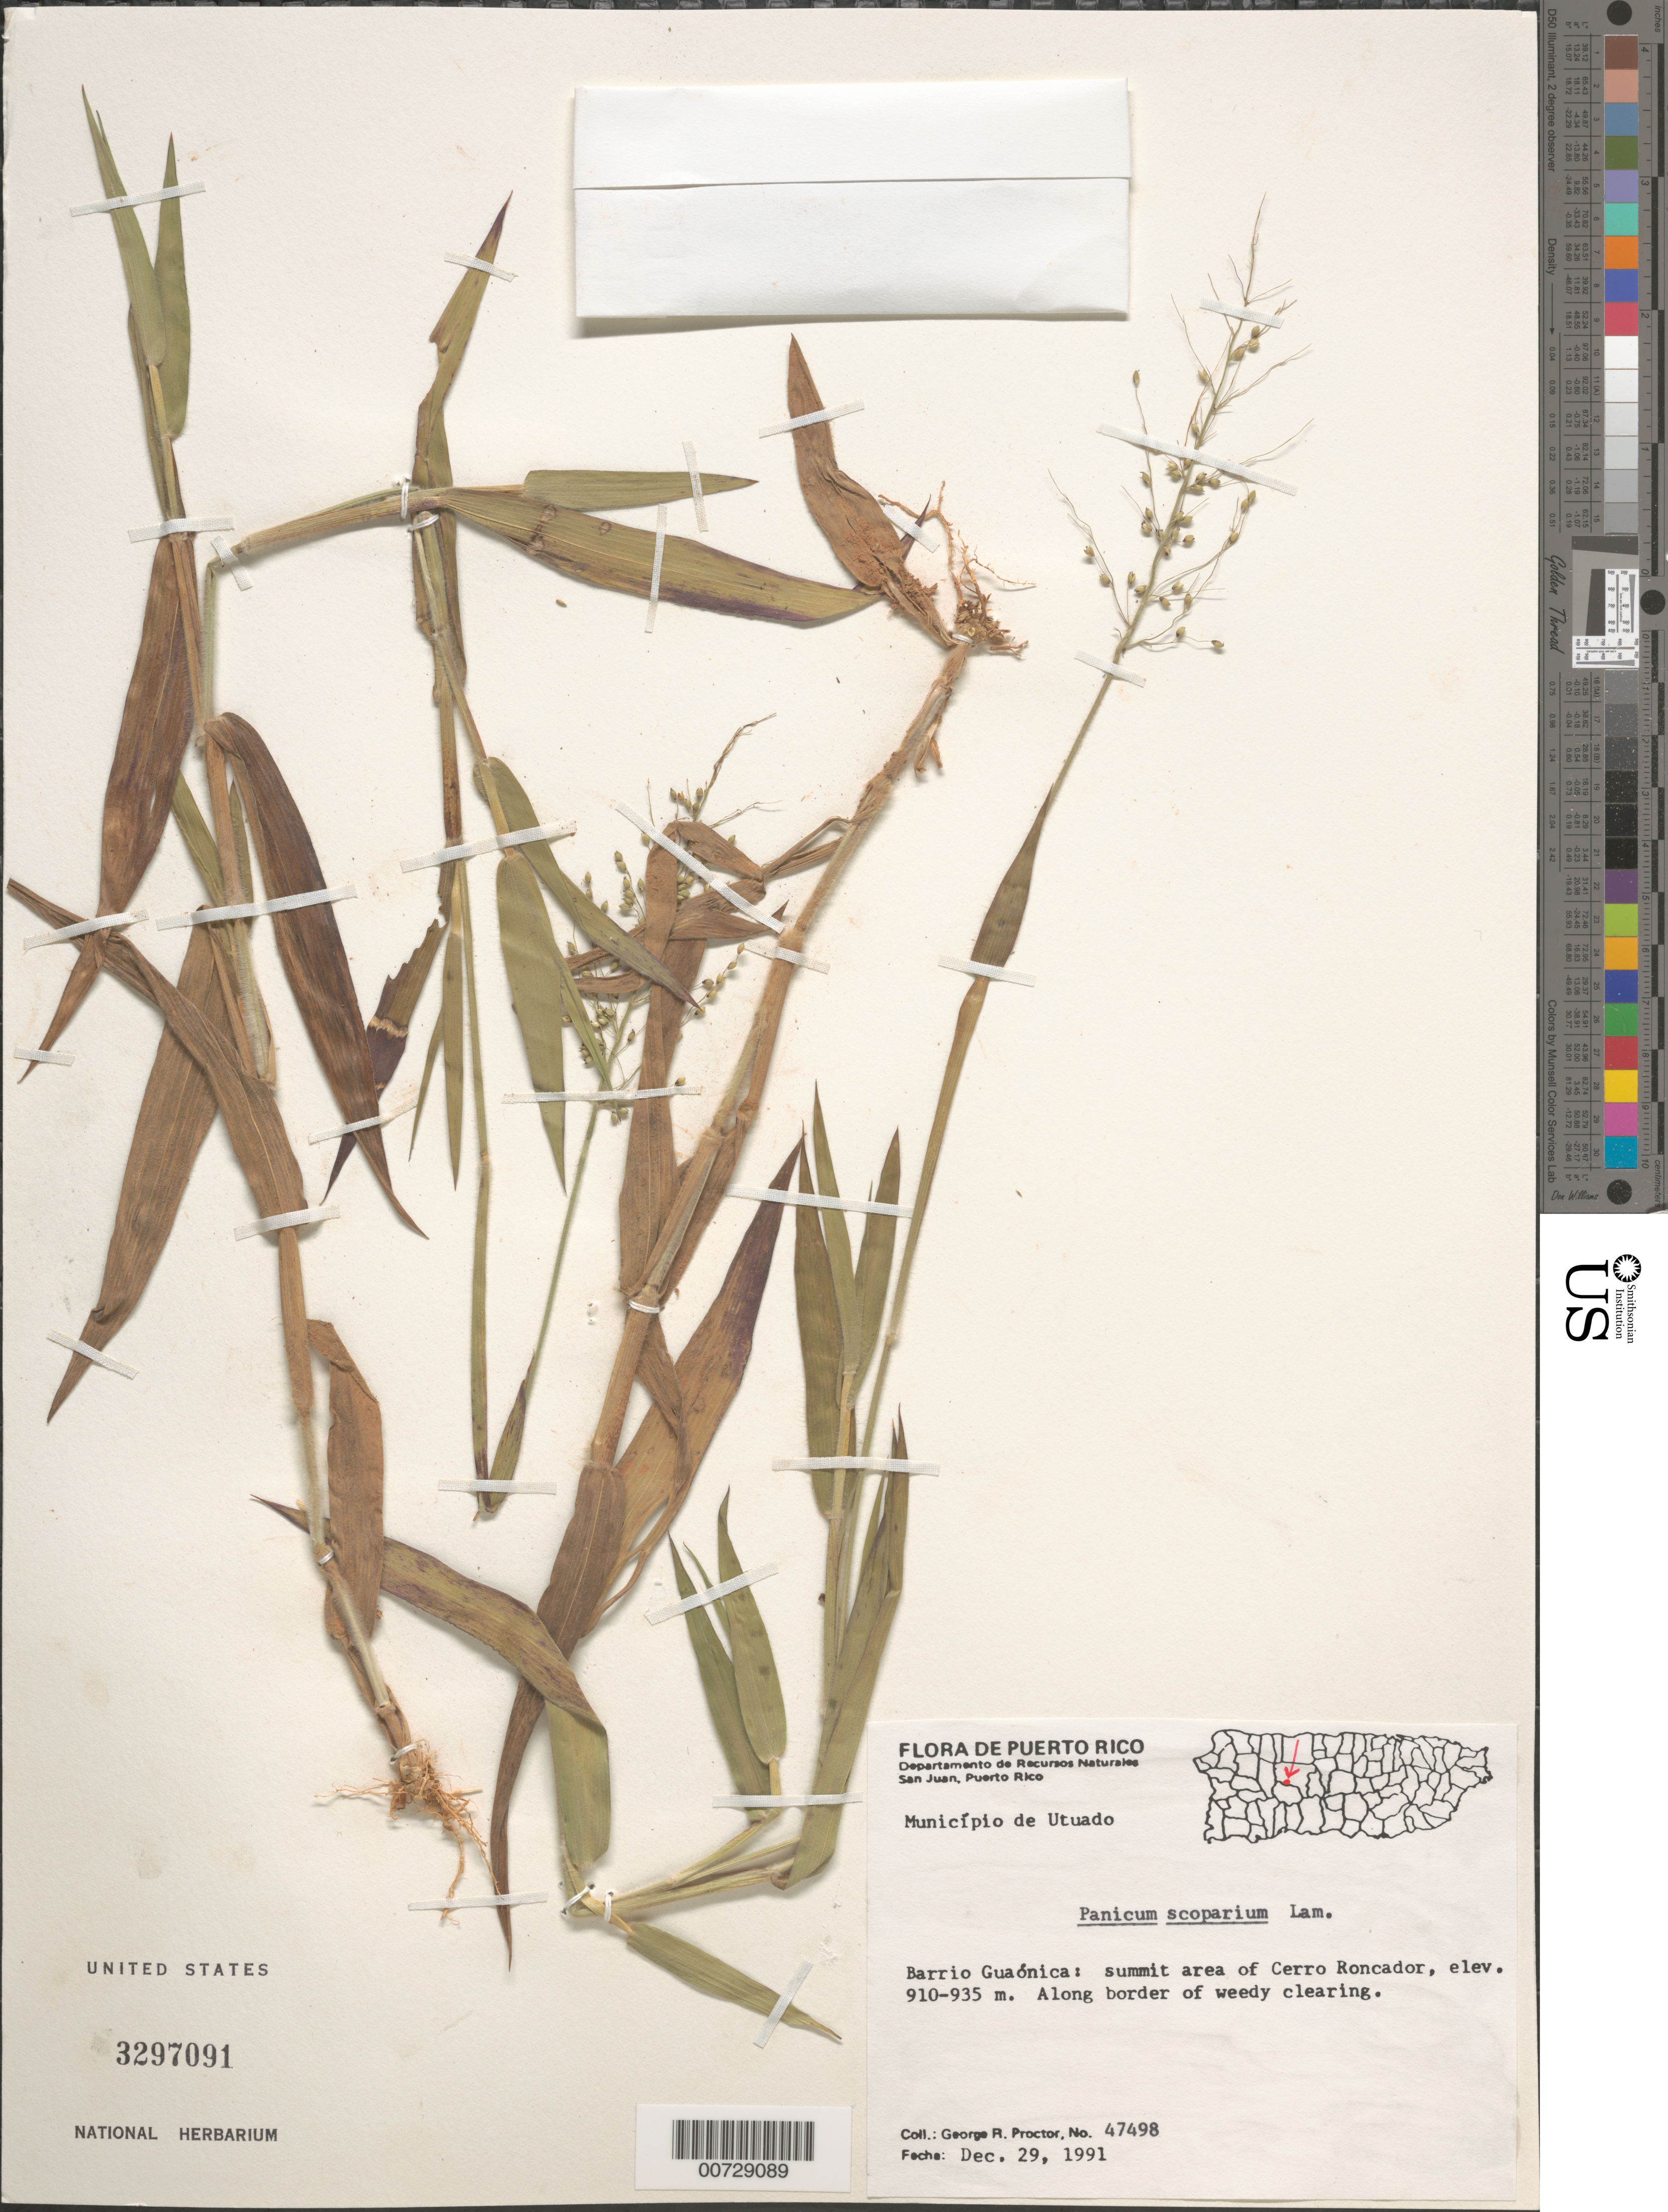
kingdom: Plantae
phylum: Tracheophyta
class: Liliopsida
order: Poales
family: Poaceae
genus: Dichanthelium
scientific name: Dichanthelium scoparium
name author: (Lam.) Gould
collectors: G. R. Proctor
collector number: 47498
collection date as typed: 29 Dec 1991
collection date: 1991-12-29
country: Puerto Rico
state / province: Utuado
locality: Mun. Utuado; Barrio Guaonica, summit area of Cerro Roncador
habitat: Along border of weedy clearing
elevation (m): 910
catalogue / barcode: US 3297091